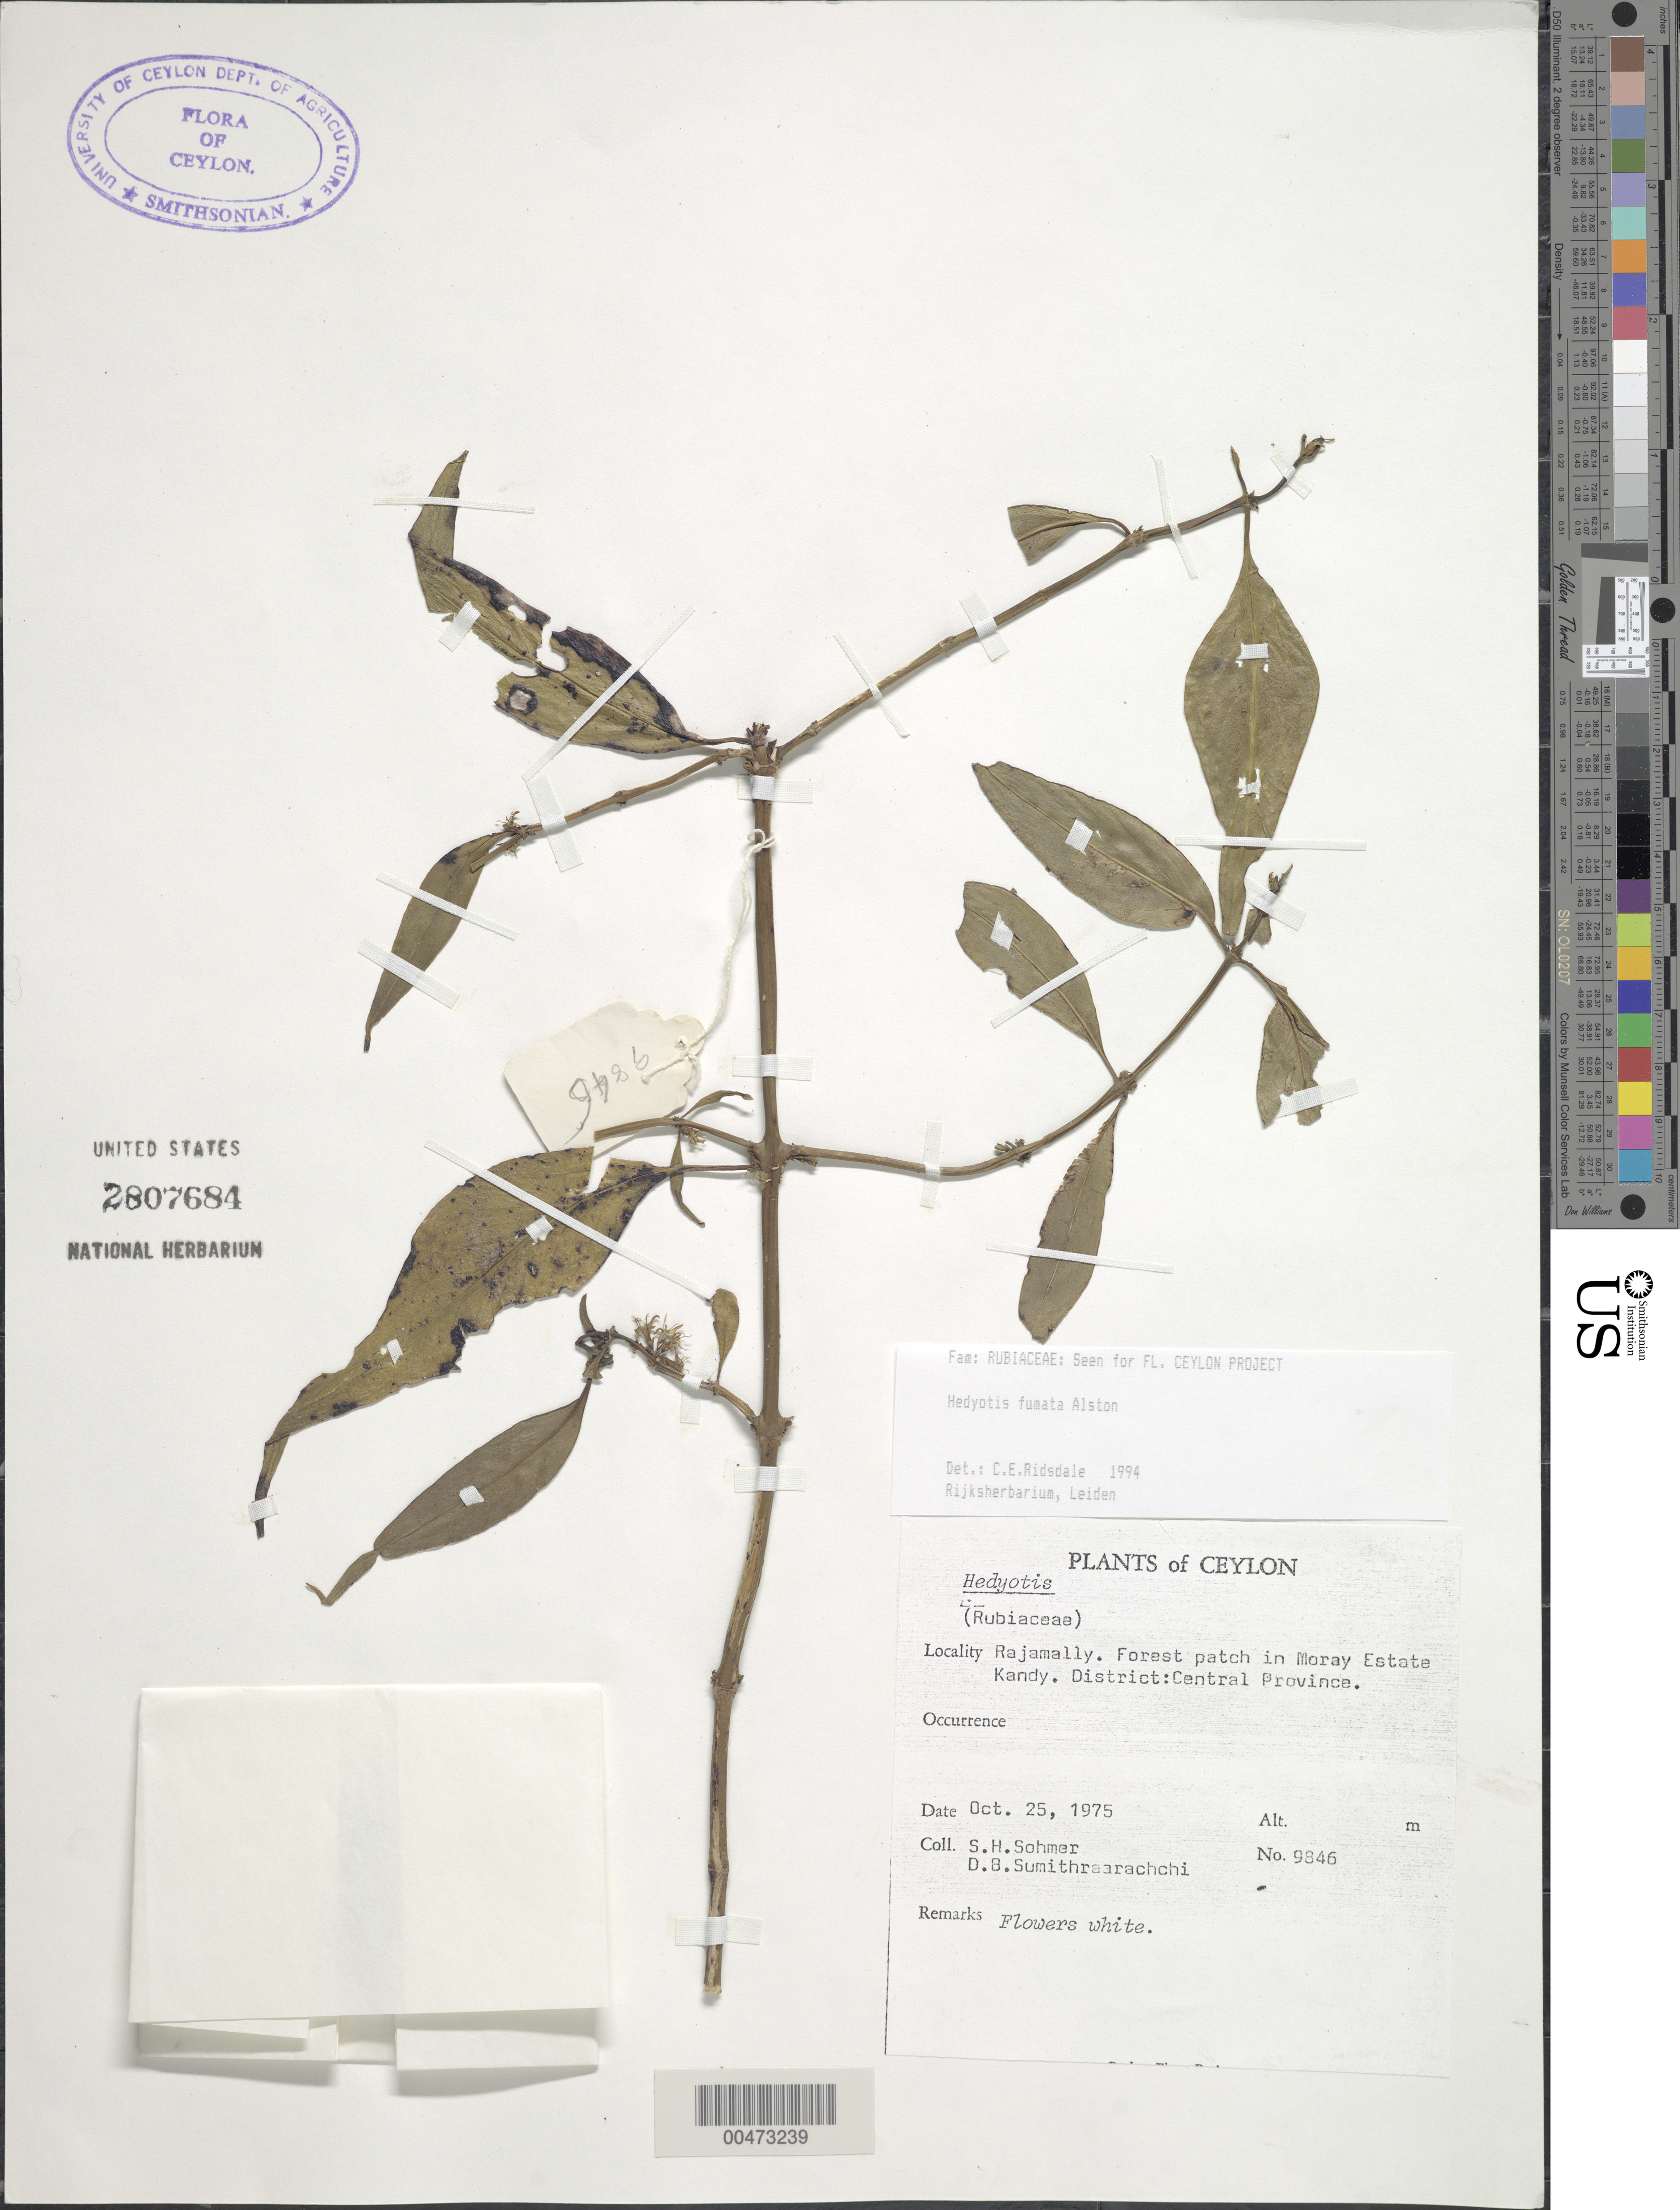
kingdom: Plantae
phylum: Tracheophyta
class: Magnoliopsida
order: Gentianales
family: Rubiaceae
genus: Hedyotis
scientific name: Hedyotis fumata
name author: Alston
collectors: S. H. Sohmer & D. B. Sumithraarachchi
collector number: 9846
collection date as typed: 25 Oct 1975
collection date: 1975-10-25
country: Sri Lanka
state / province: Central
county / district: Kandy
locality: Rajamally, forest patch in Moray Estate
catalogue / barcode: US 2807684